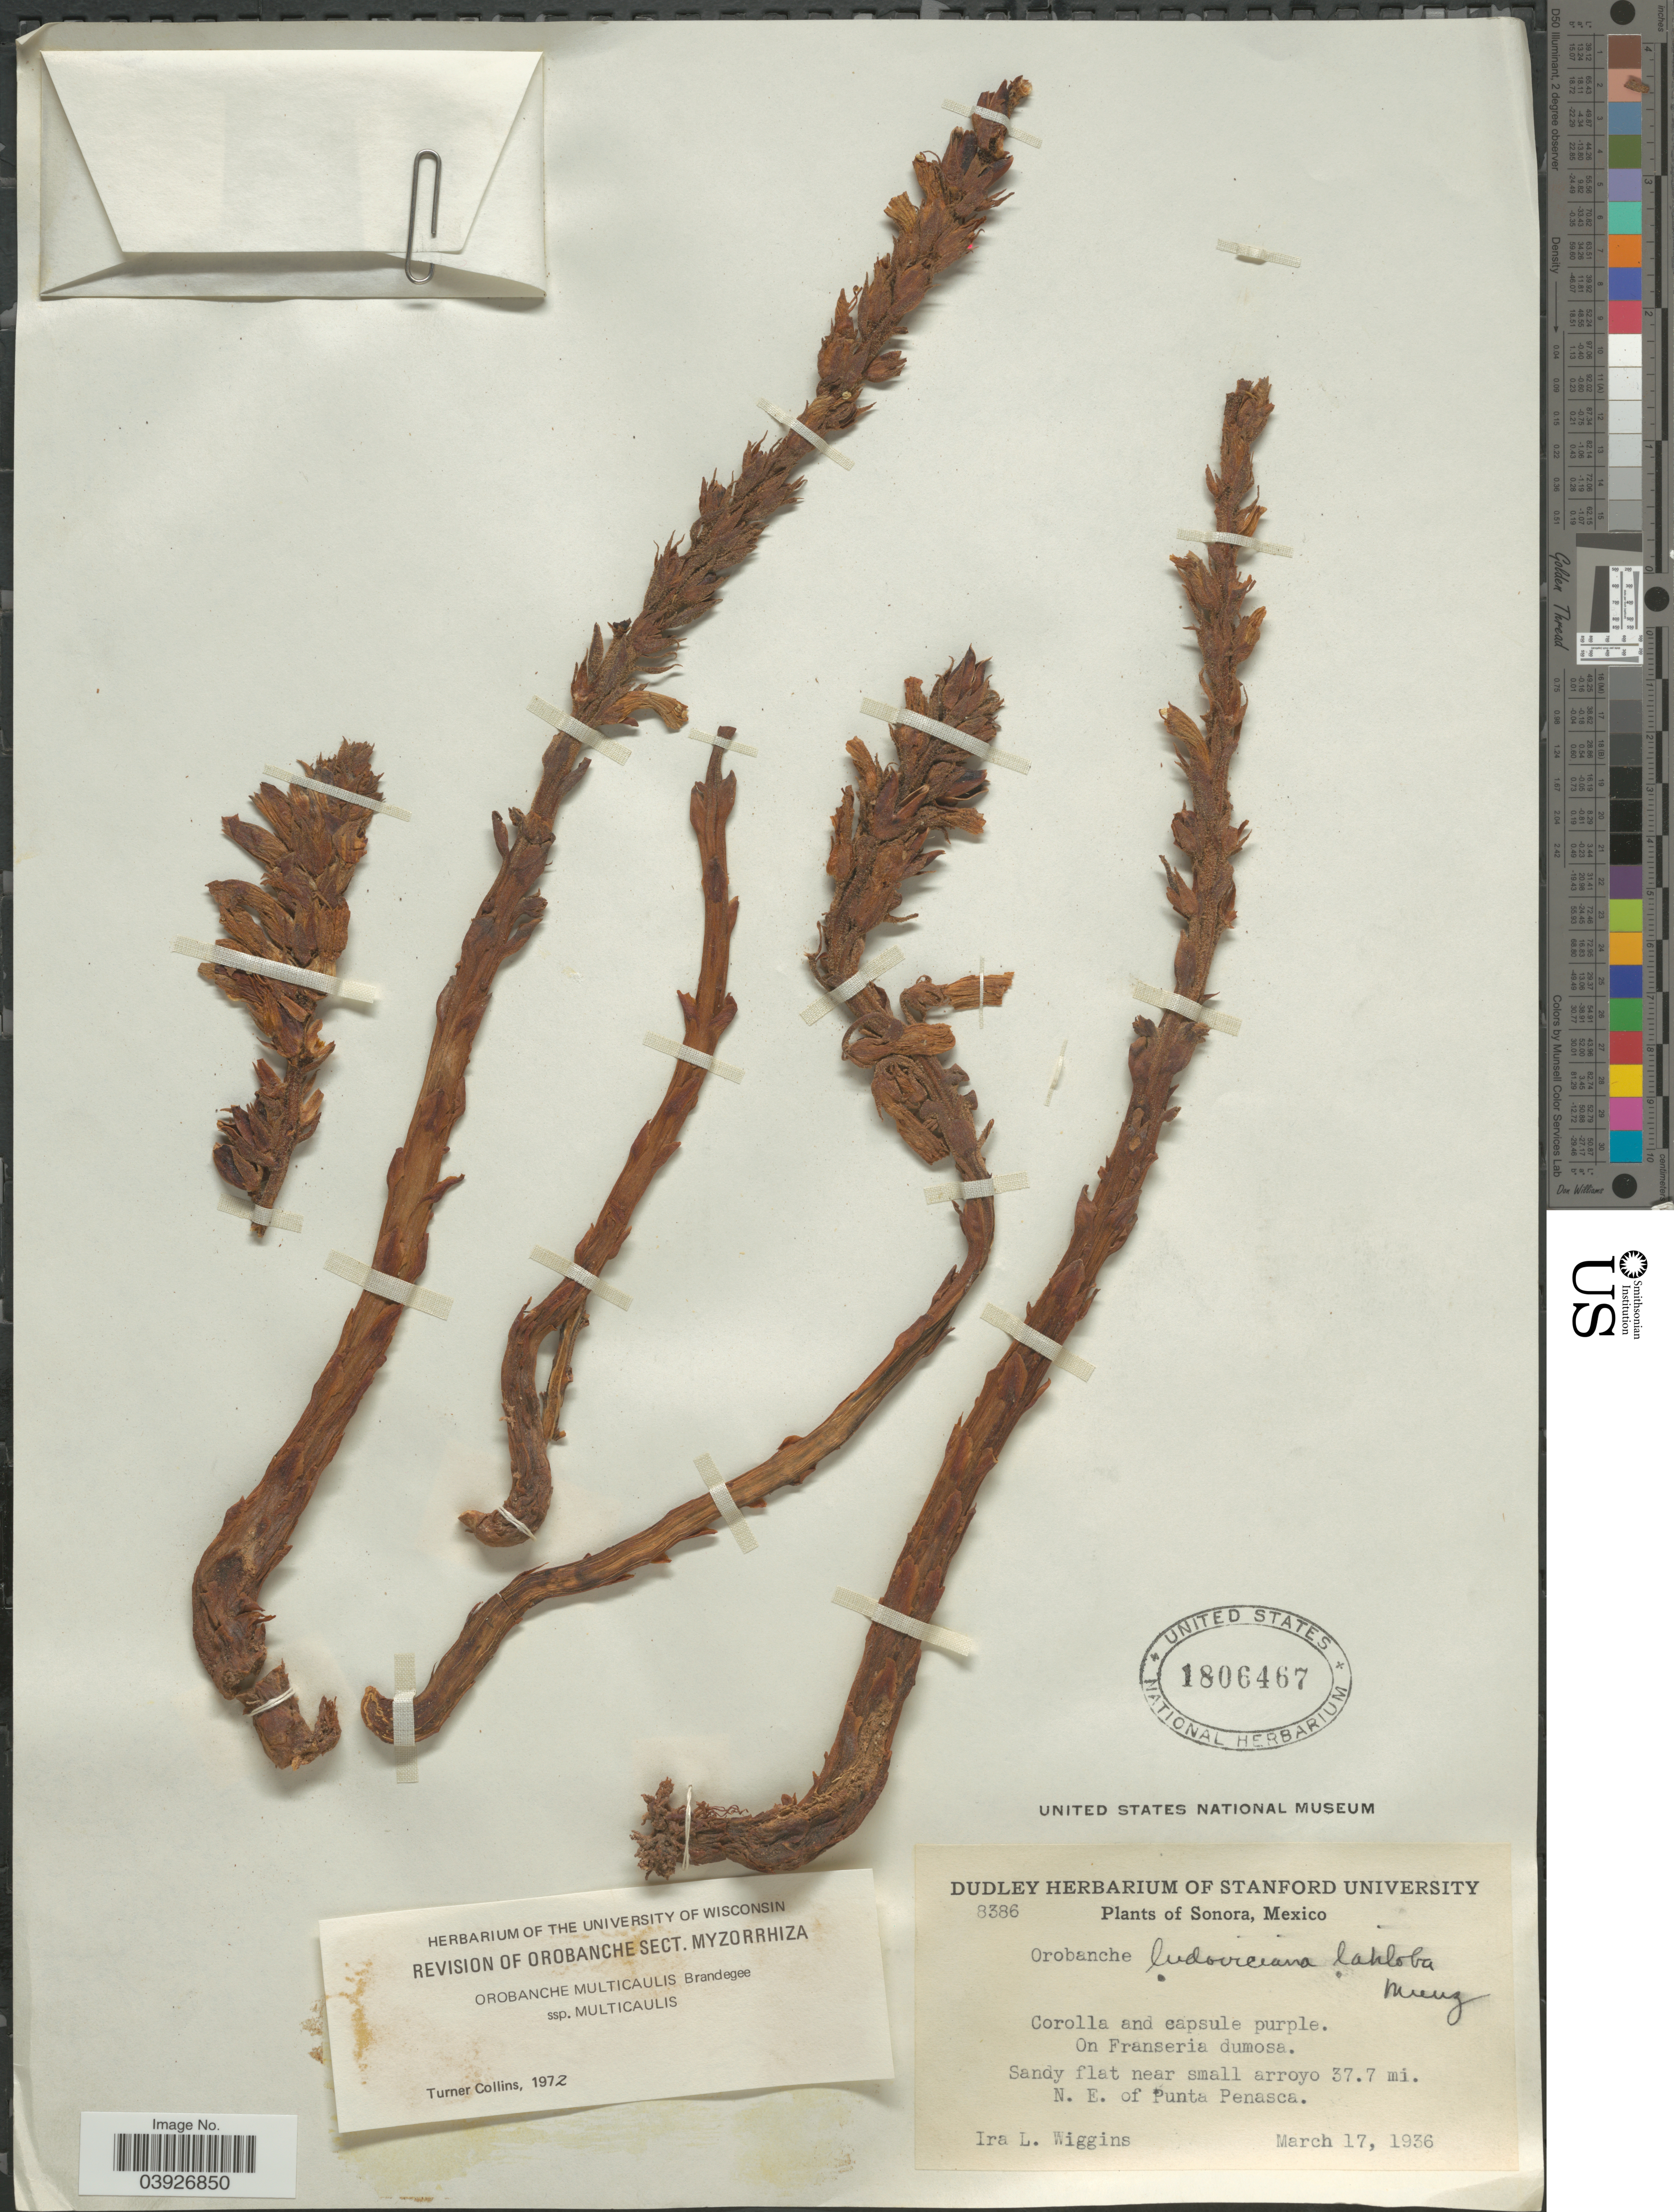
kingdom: Plantae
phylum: Tracheophyta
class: Magnoliopsida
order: Lamiales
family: Orobanchaceae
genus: Orobanche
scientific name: Orobanche multicaulis subsp. multicaulis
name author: Brandegee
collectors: I. L. Wiggins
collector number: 8386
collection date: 1936-03-17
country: Mexico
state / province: Sonora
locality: Sandy flat near small arroyo 37.7 mi. N. E. of Punta Penasca.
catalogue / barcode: US 1806467